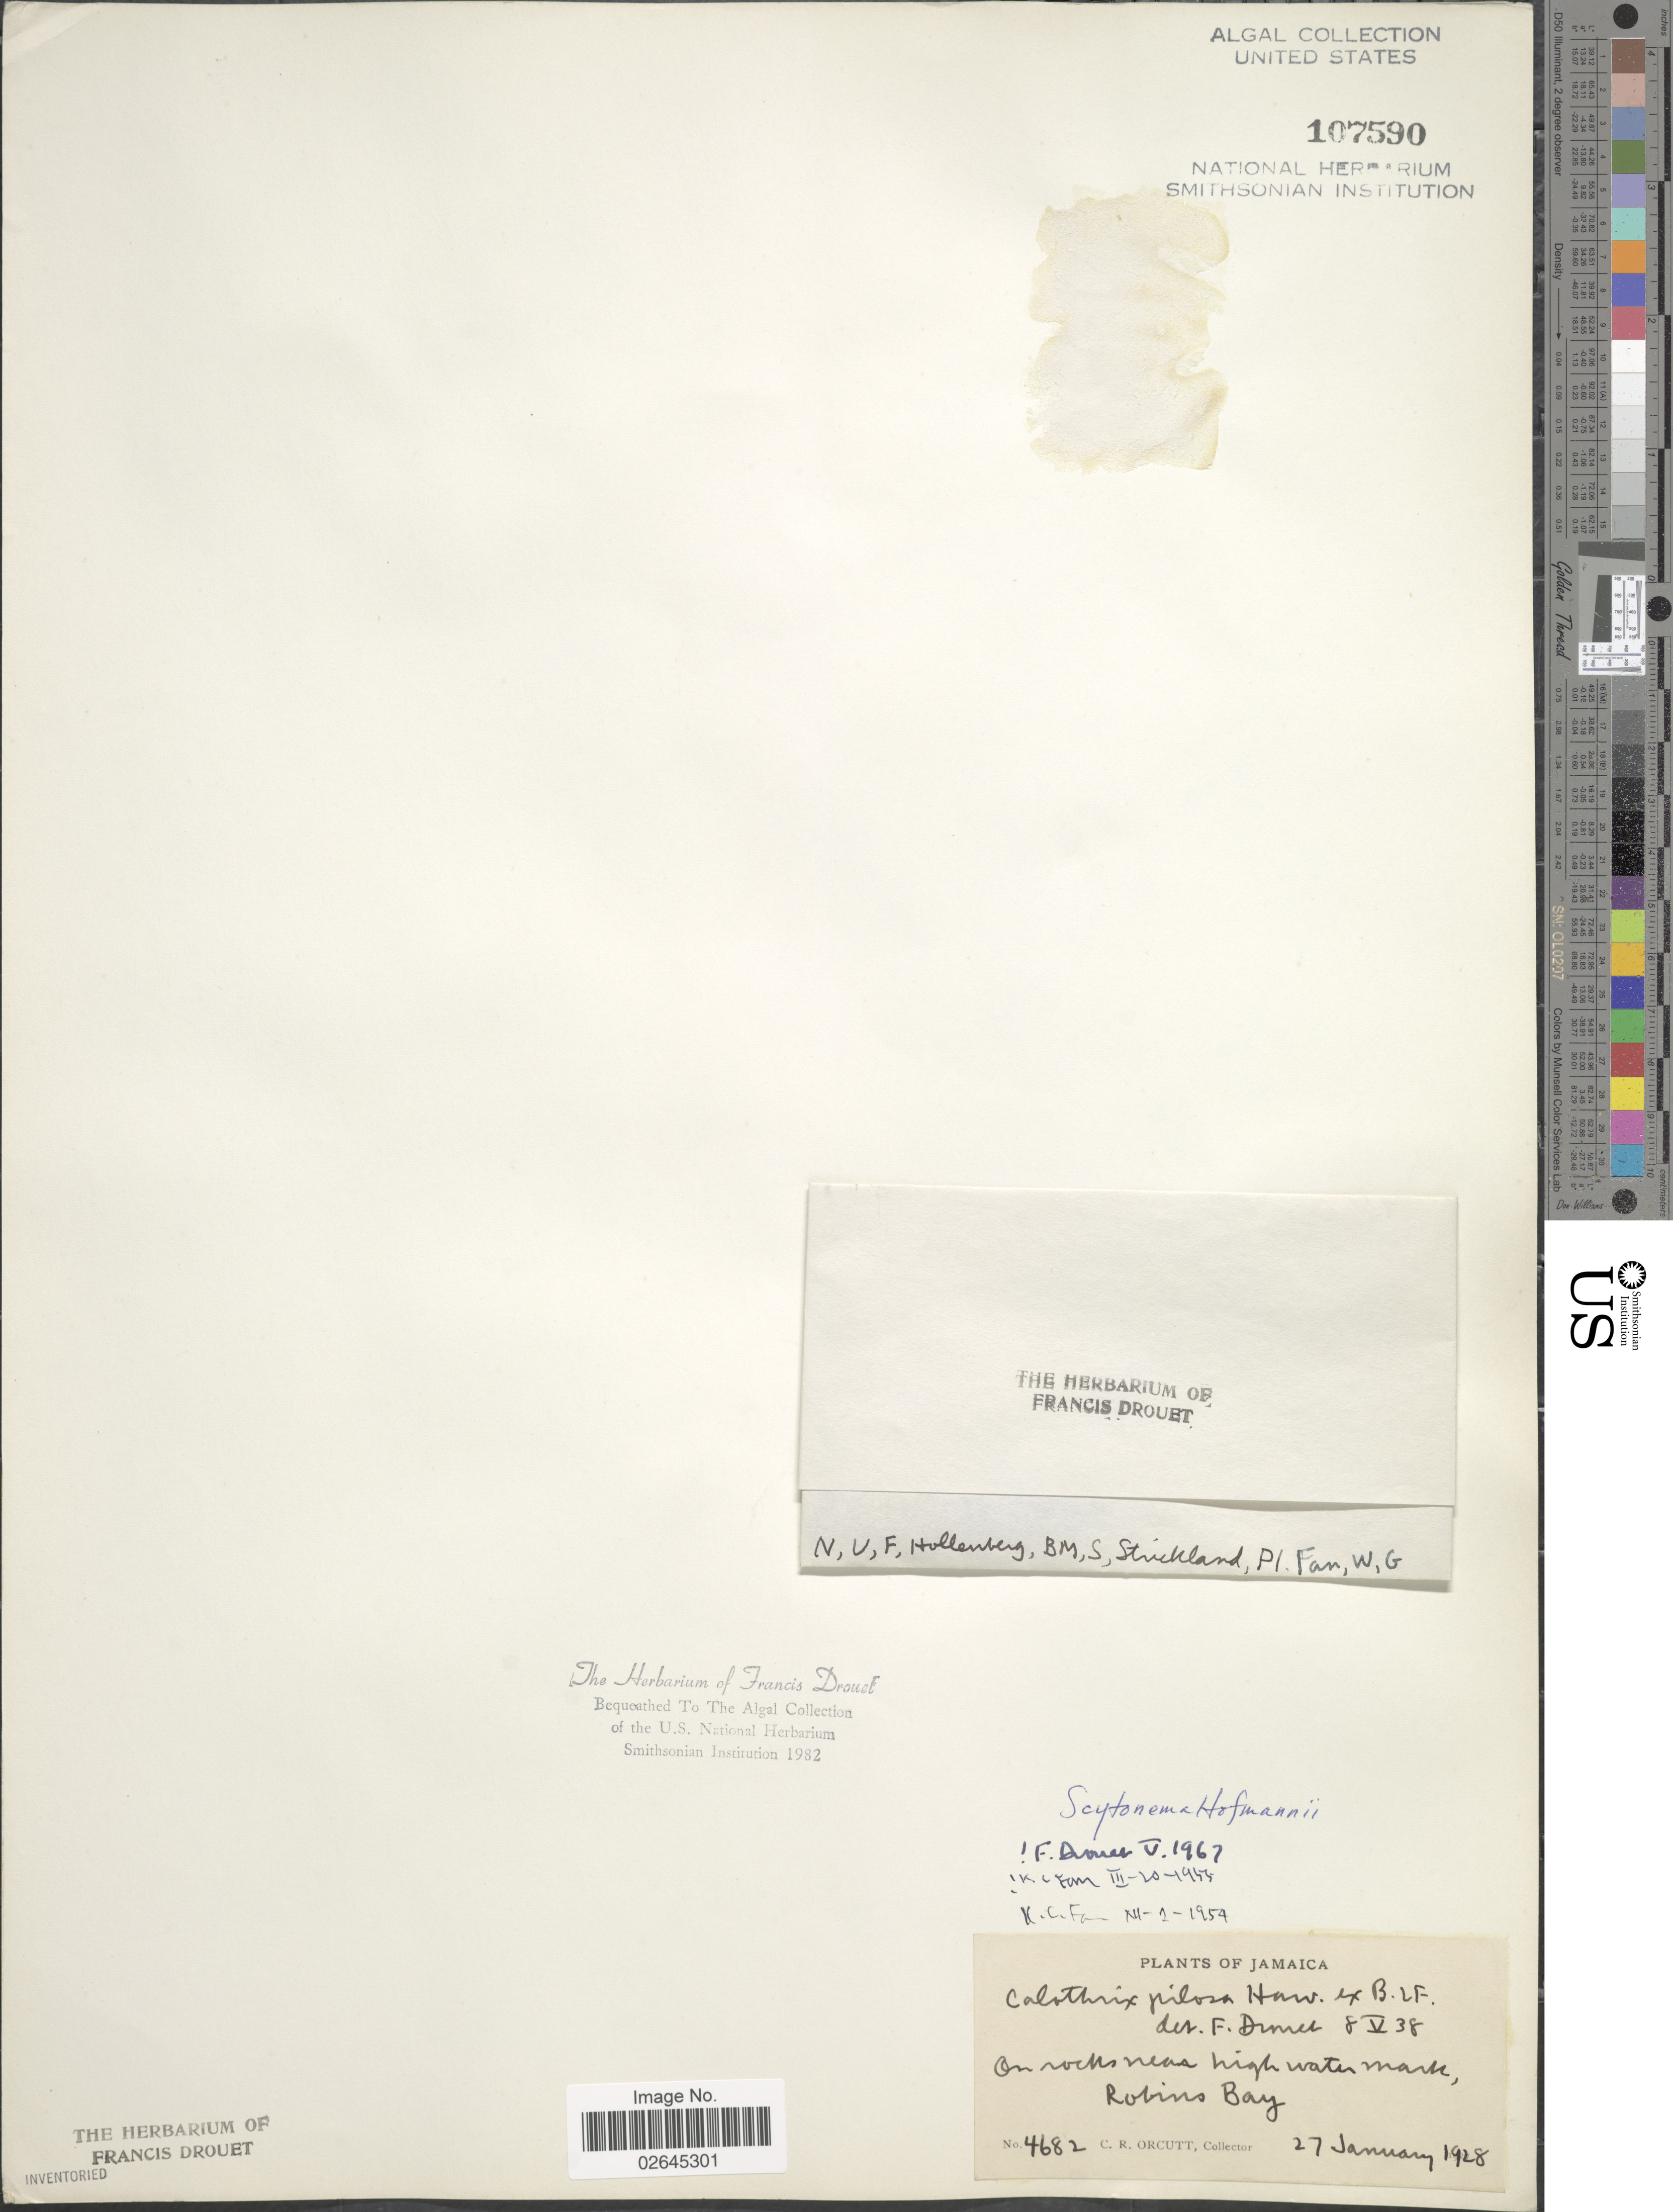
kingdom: Bacteria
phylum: Cyanobacteria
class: Cyanobacteriia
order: Cyanobacteriales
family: Scytonemataceae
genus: Scytonema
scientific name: Scytonema hofmannii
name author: C. Agardh ex Bornet & Flahault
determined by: Drouet, F. E.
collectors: C. R. Orcutt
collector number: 4682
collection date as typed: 27 Jan 1928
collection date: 1928-01-27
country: Jamaica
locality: Robins Bay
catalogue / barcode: US 107590